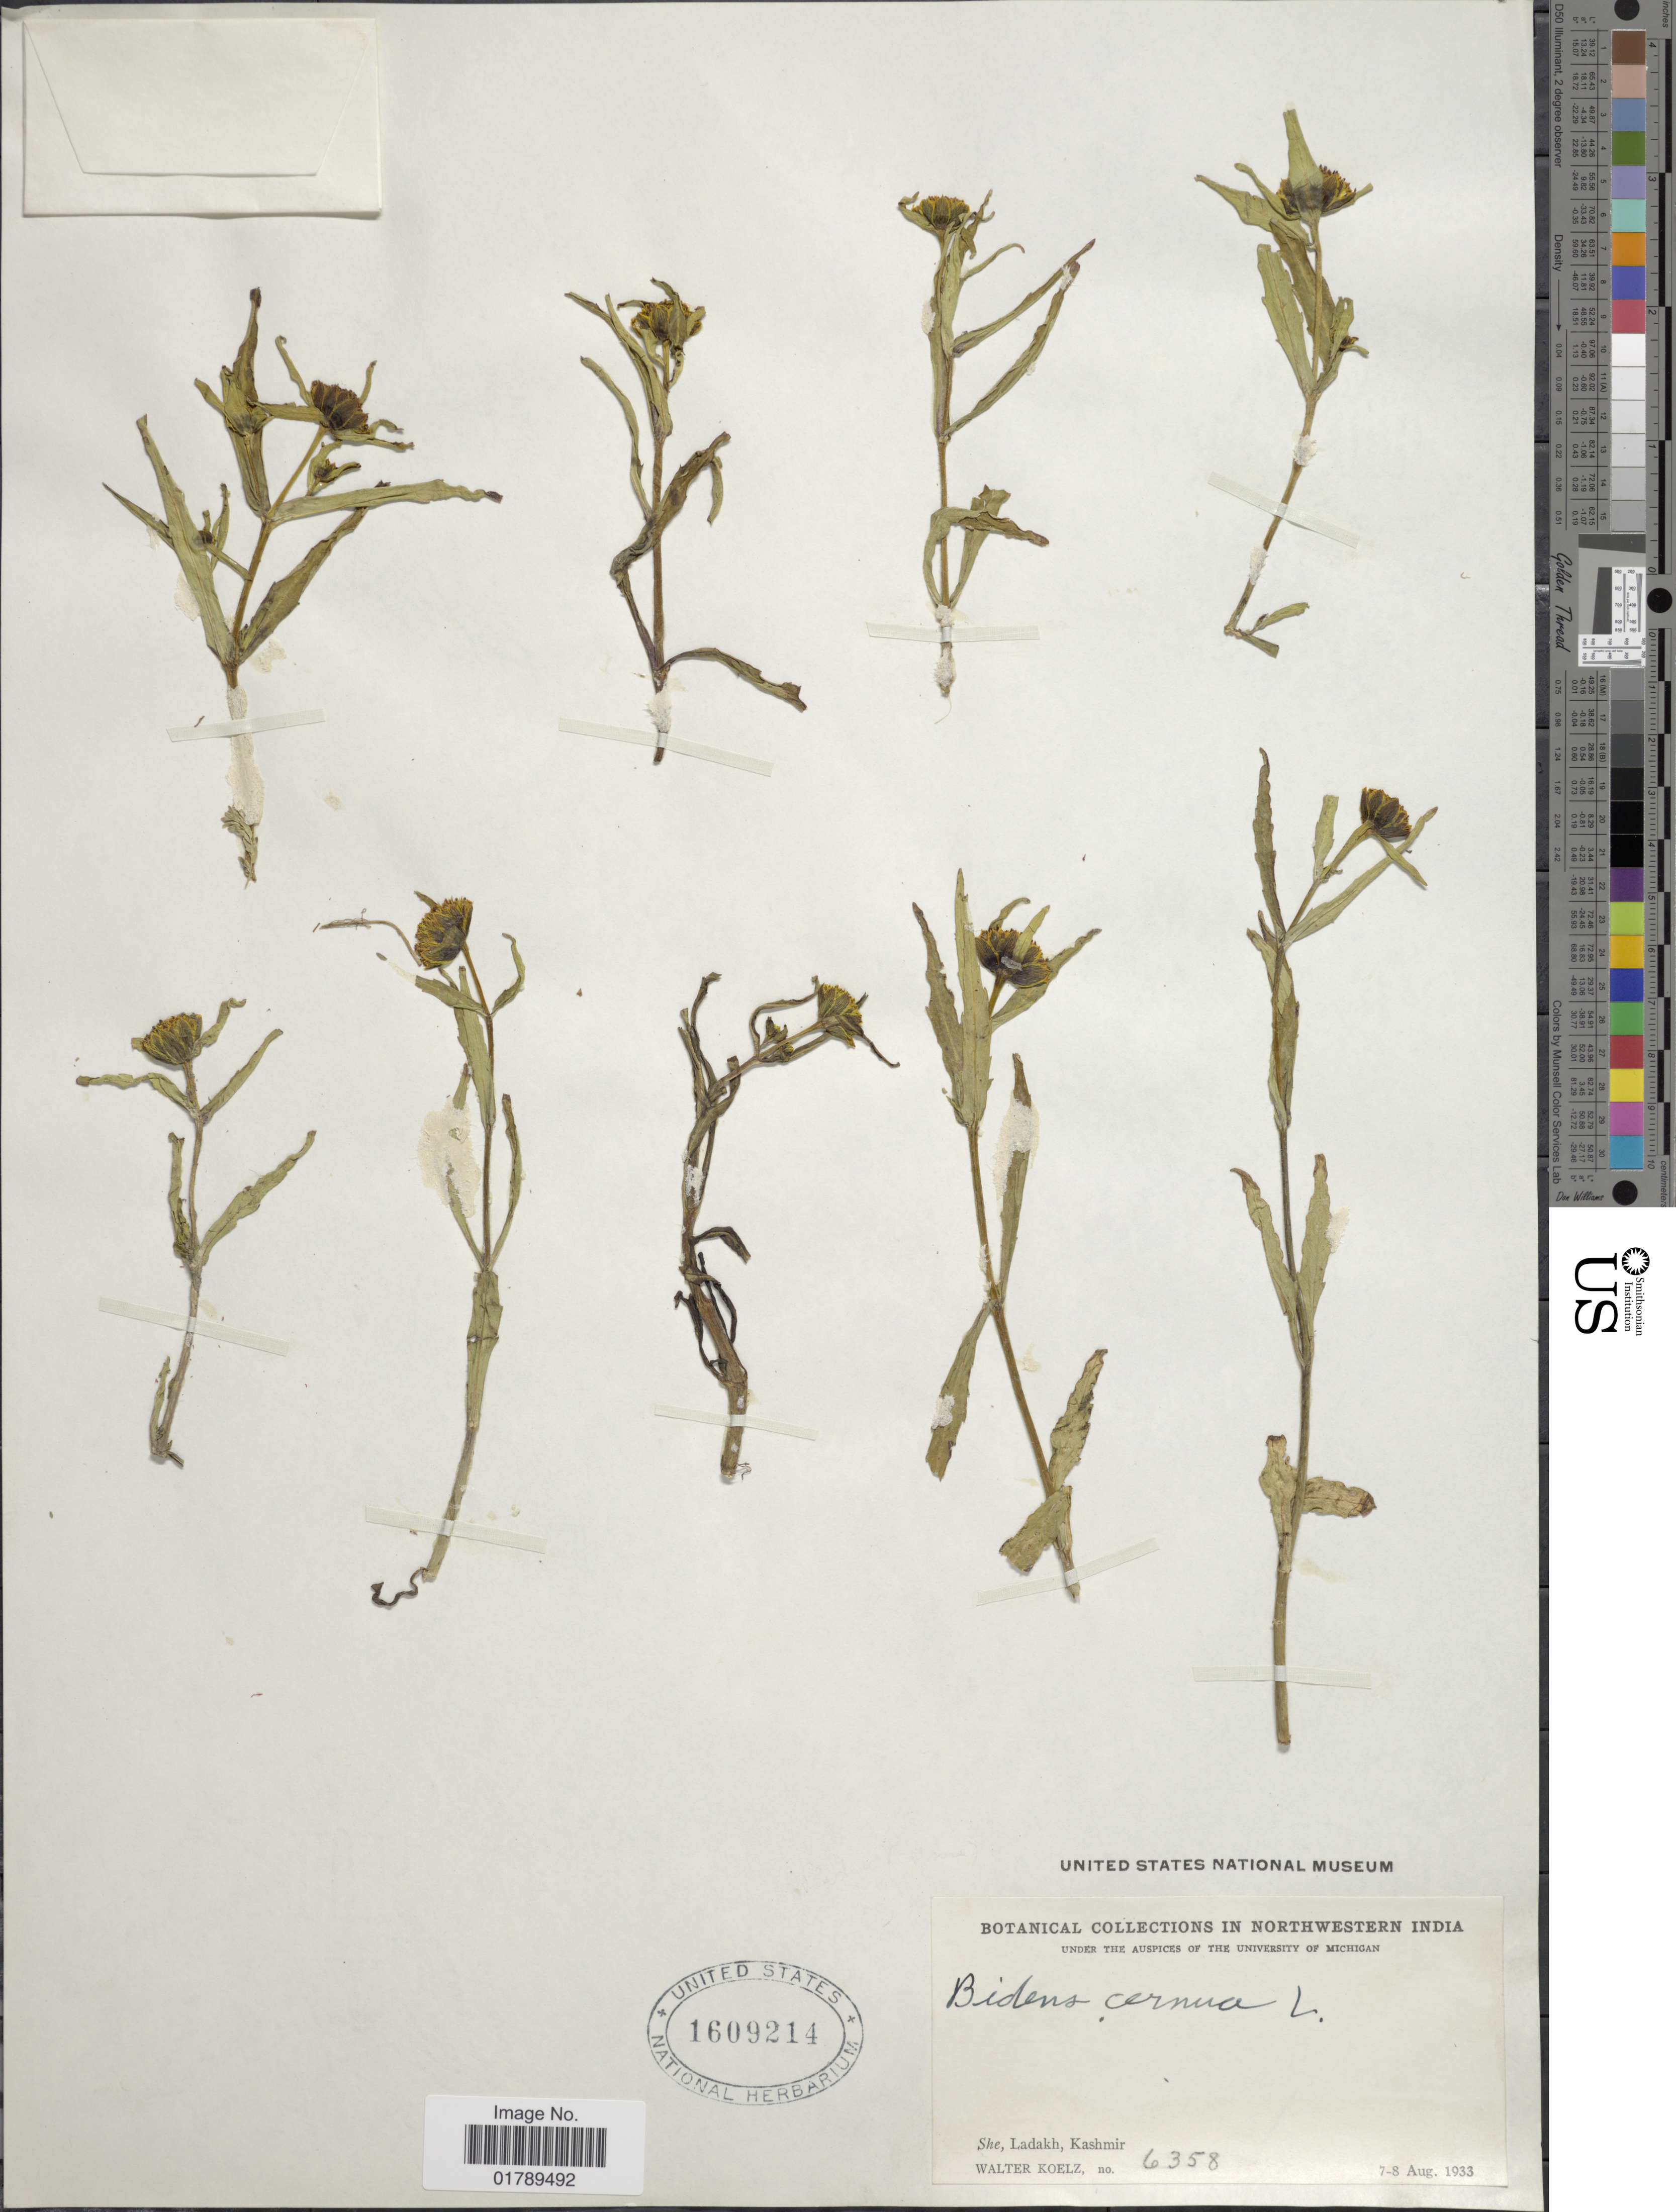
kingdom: Plantae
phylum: Tracheophyta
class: Magnoliopsida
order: Asterales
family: Asteraceae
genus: Bidens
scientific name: Bidens cernua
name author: L.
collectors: W. N. Koelz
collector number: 6358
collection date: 1933-08-07/1933-08-08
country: India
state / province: Ladakh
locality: Northwestern India. She, Ladak, Kashmir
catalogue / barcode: US 1609214